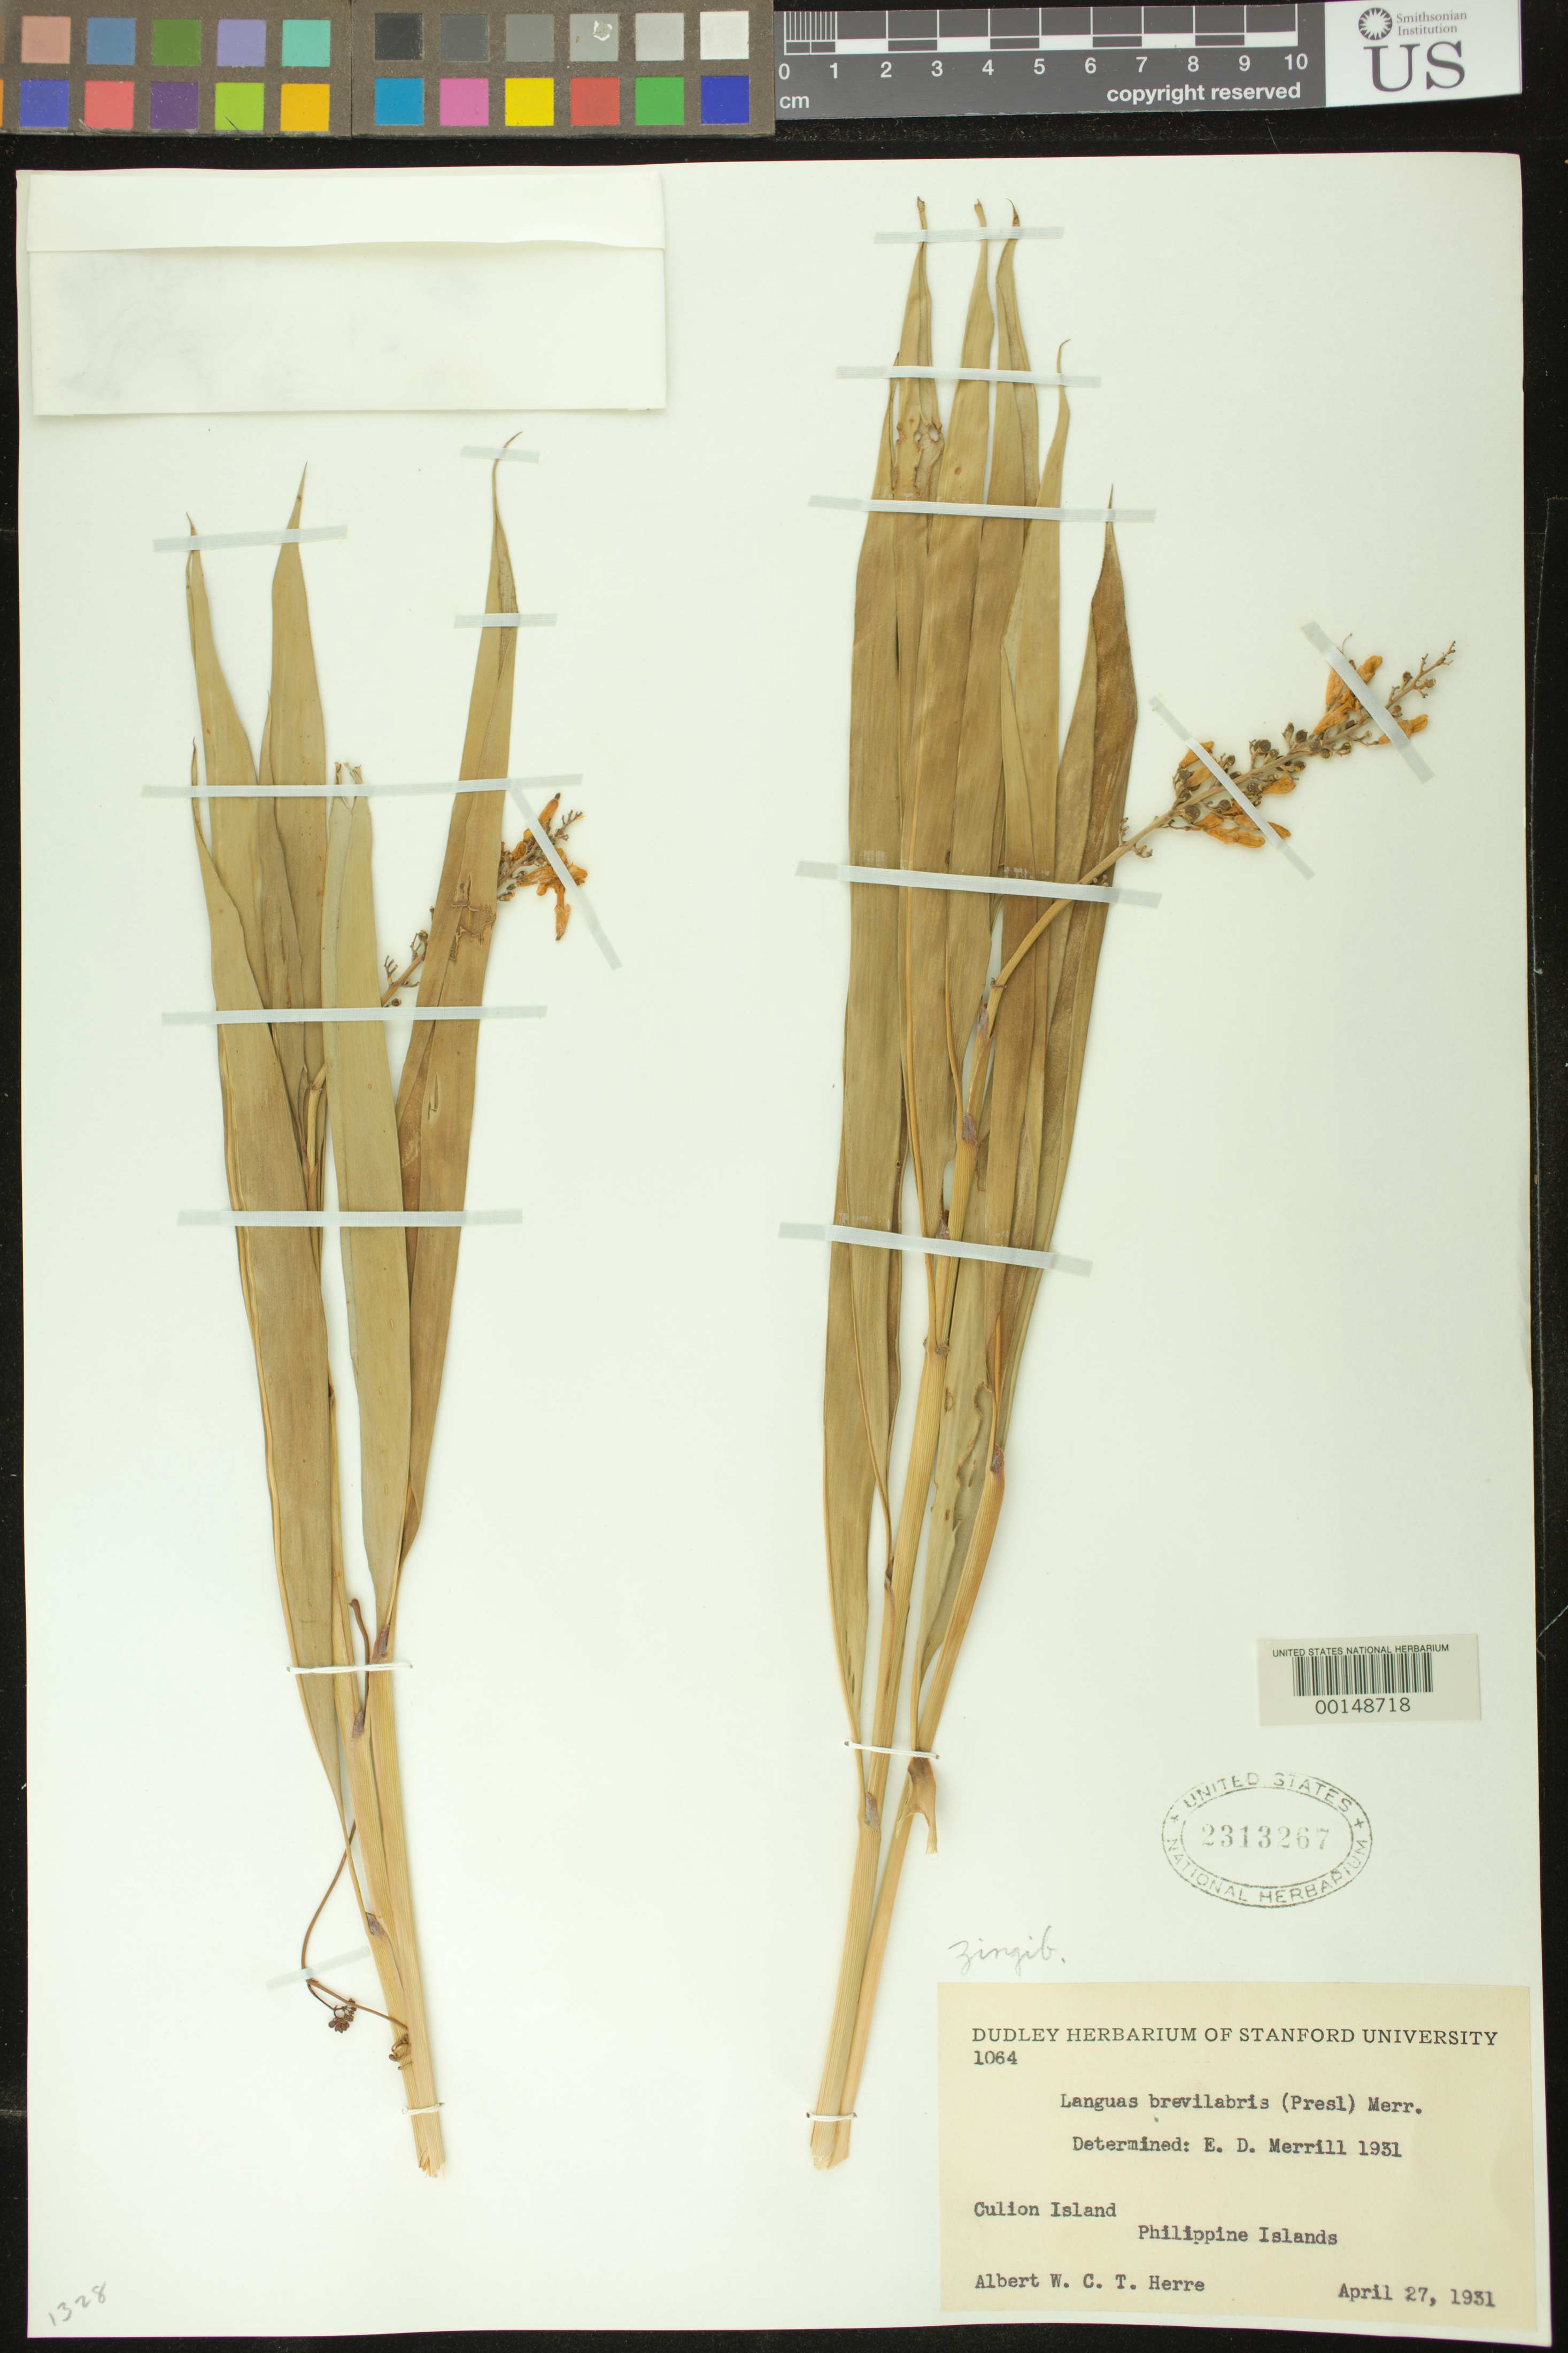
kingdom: Plantae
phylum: Tracheophyta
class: Liliopsida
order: Zingiberales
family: Zingiberaceae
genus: Alpinia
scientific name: Alpinia brevilabris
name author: C. Presl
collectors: A. W. Herre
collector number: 1064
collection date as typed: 27 Apr 1931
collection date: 1931-04-27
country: Philippines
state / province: Mimaropa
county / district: Palawan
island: Culion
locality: Culion i.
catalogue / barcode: US 2313267